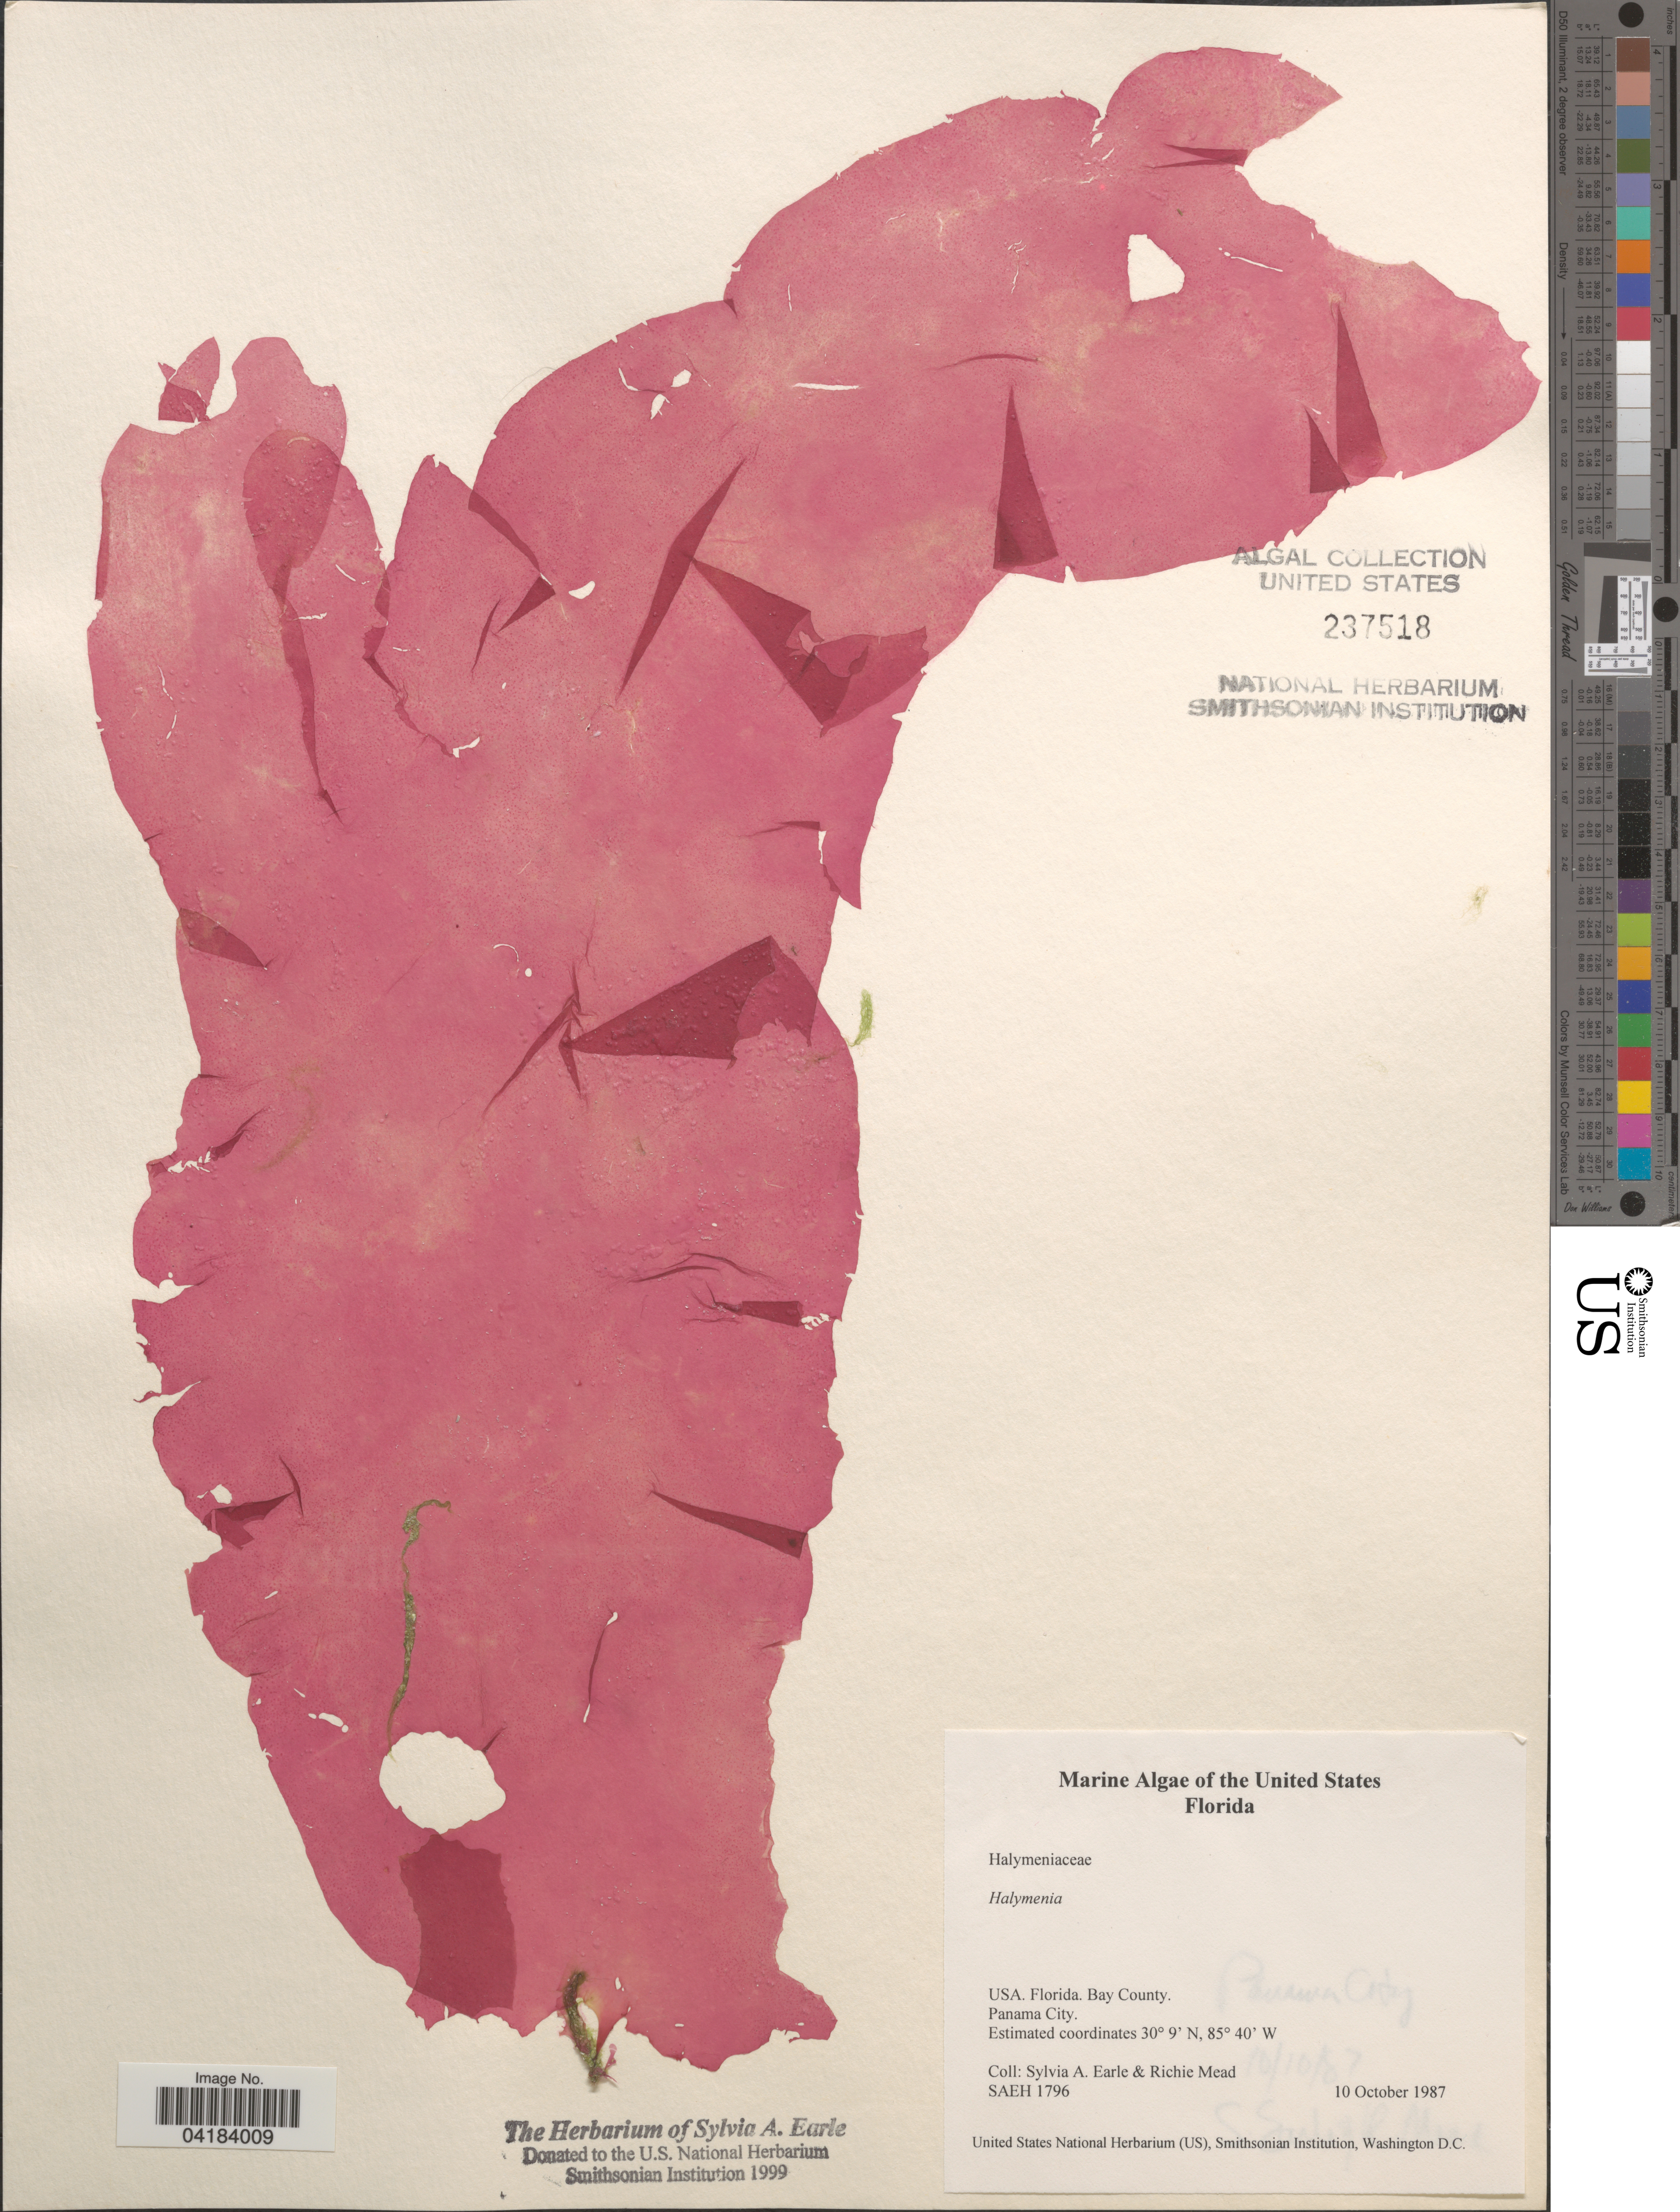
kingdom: Plantae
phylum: Rhodophyta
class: Florideophyceae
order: Halymeniales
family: Halymeniaceae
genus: Halymenia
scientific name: Halymenia sp.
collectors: S. A. Earle & R. Mead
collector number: SAEH1796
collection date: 1987-10-10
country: United States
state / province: Florida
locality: Bay County. Panama City.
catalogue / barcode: US 237518